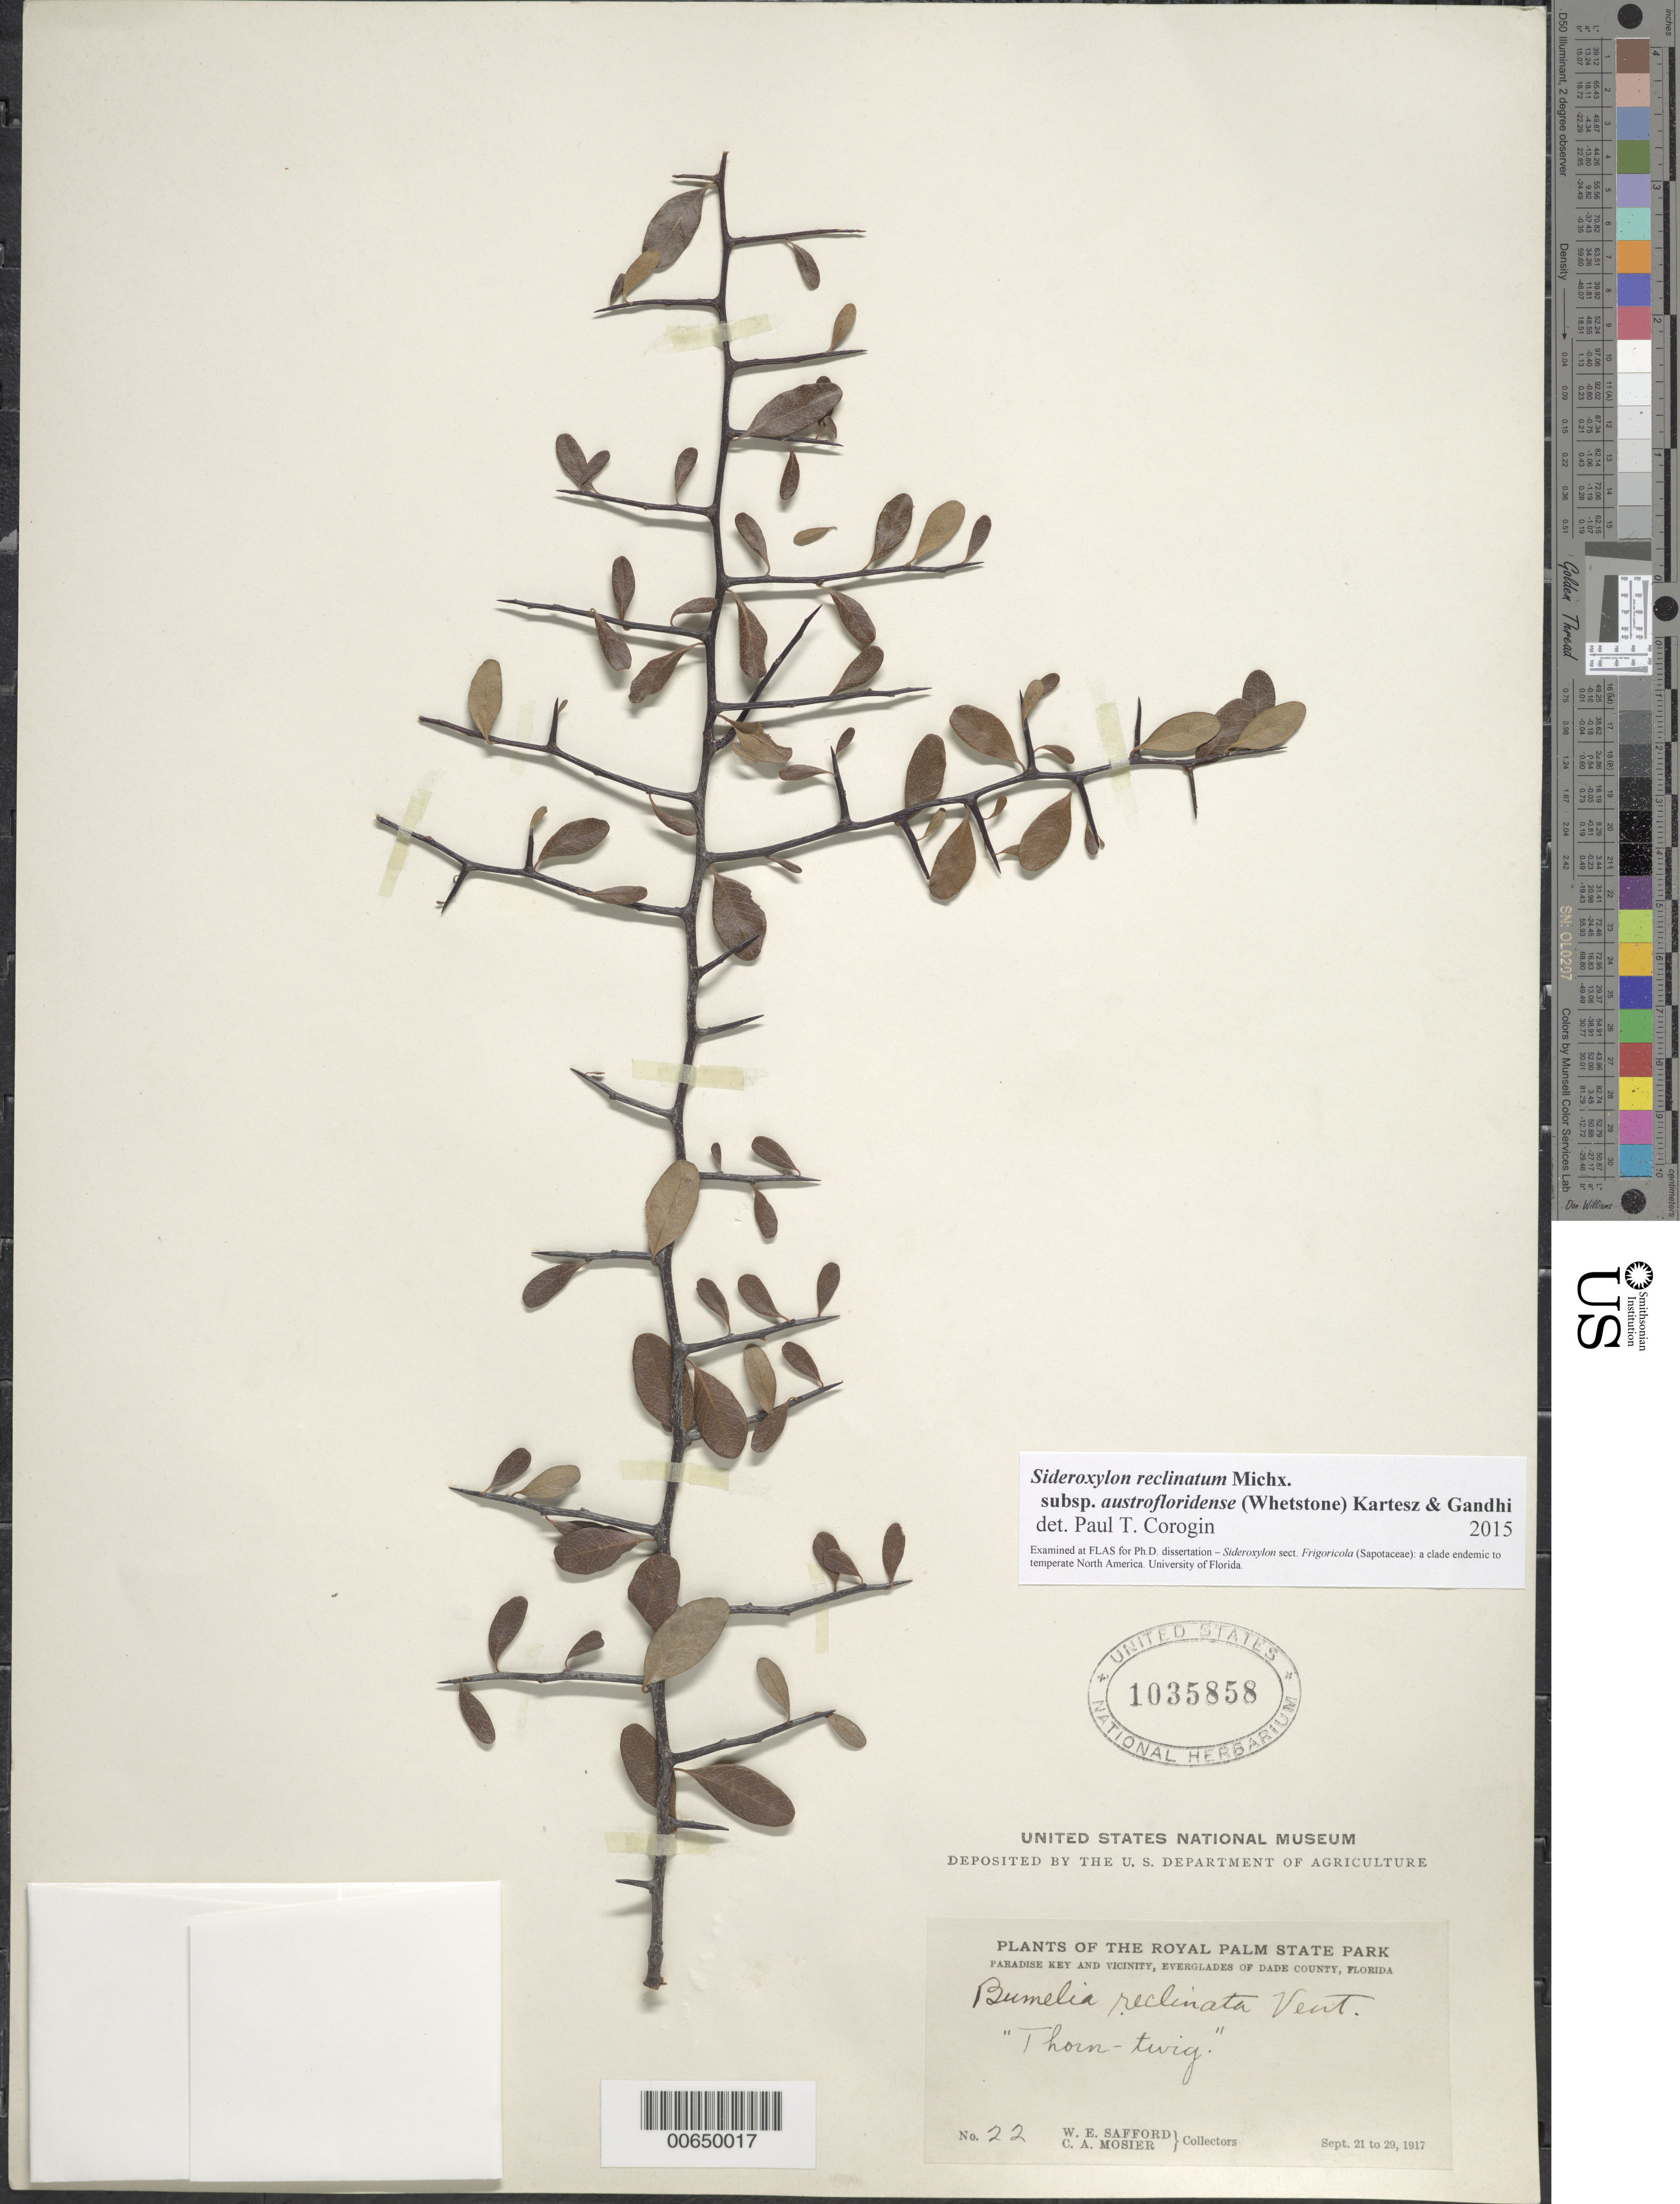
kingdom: Plantae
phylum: Tracheophyta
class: Magnoliopsida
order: Ericales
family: Sapotaceae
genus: Sideroxylon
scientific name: Sideroxylon reclinatum subsp. austrofloridense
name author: (Whetstone) Kartesz & Gandhi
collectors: W. E. Safford & C. A. Mosier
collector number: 22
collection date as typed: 21 Sep 1917 to 29 Sep 1917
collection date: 1917-09-21/1917-09-29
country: United States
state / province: Florida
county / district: Dade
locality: Paradise Key and vicinity, Everglades.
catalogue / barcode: US 1035858